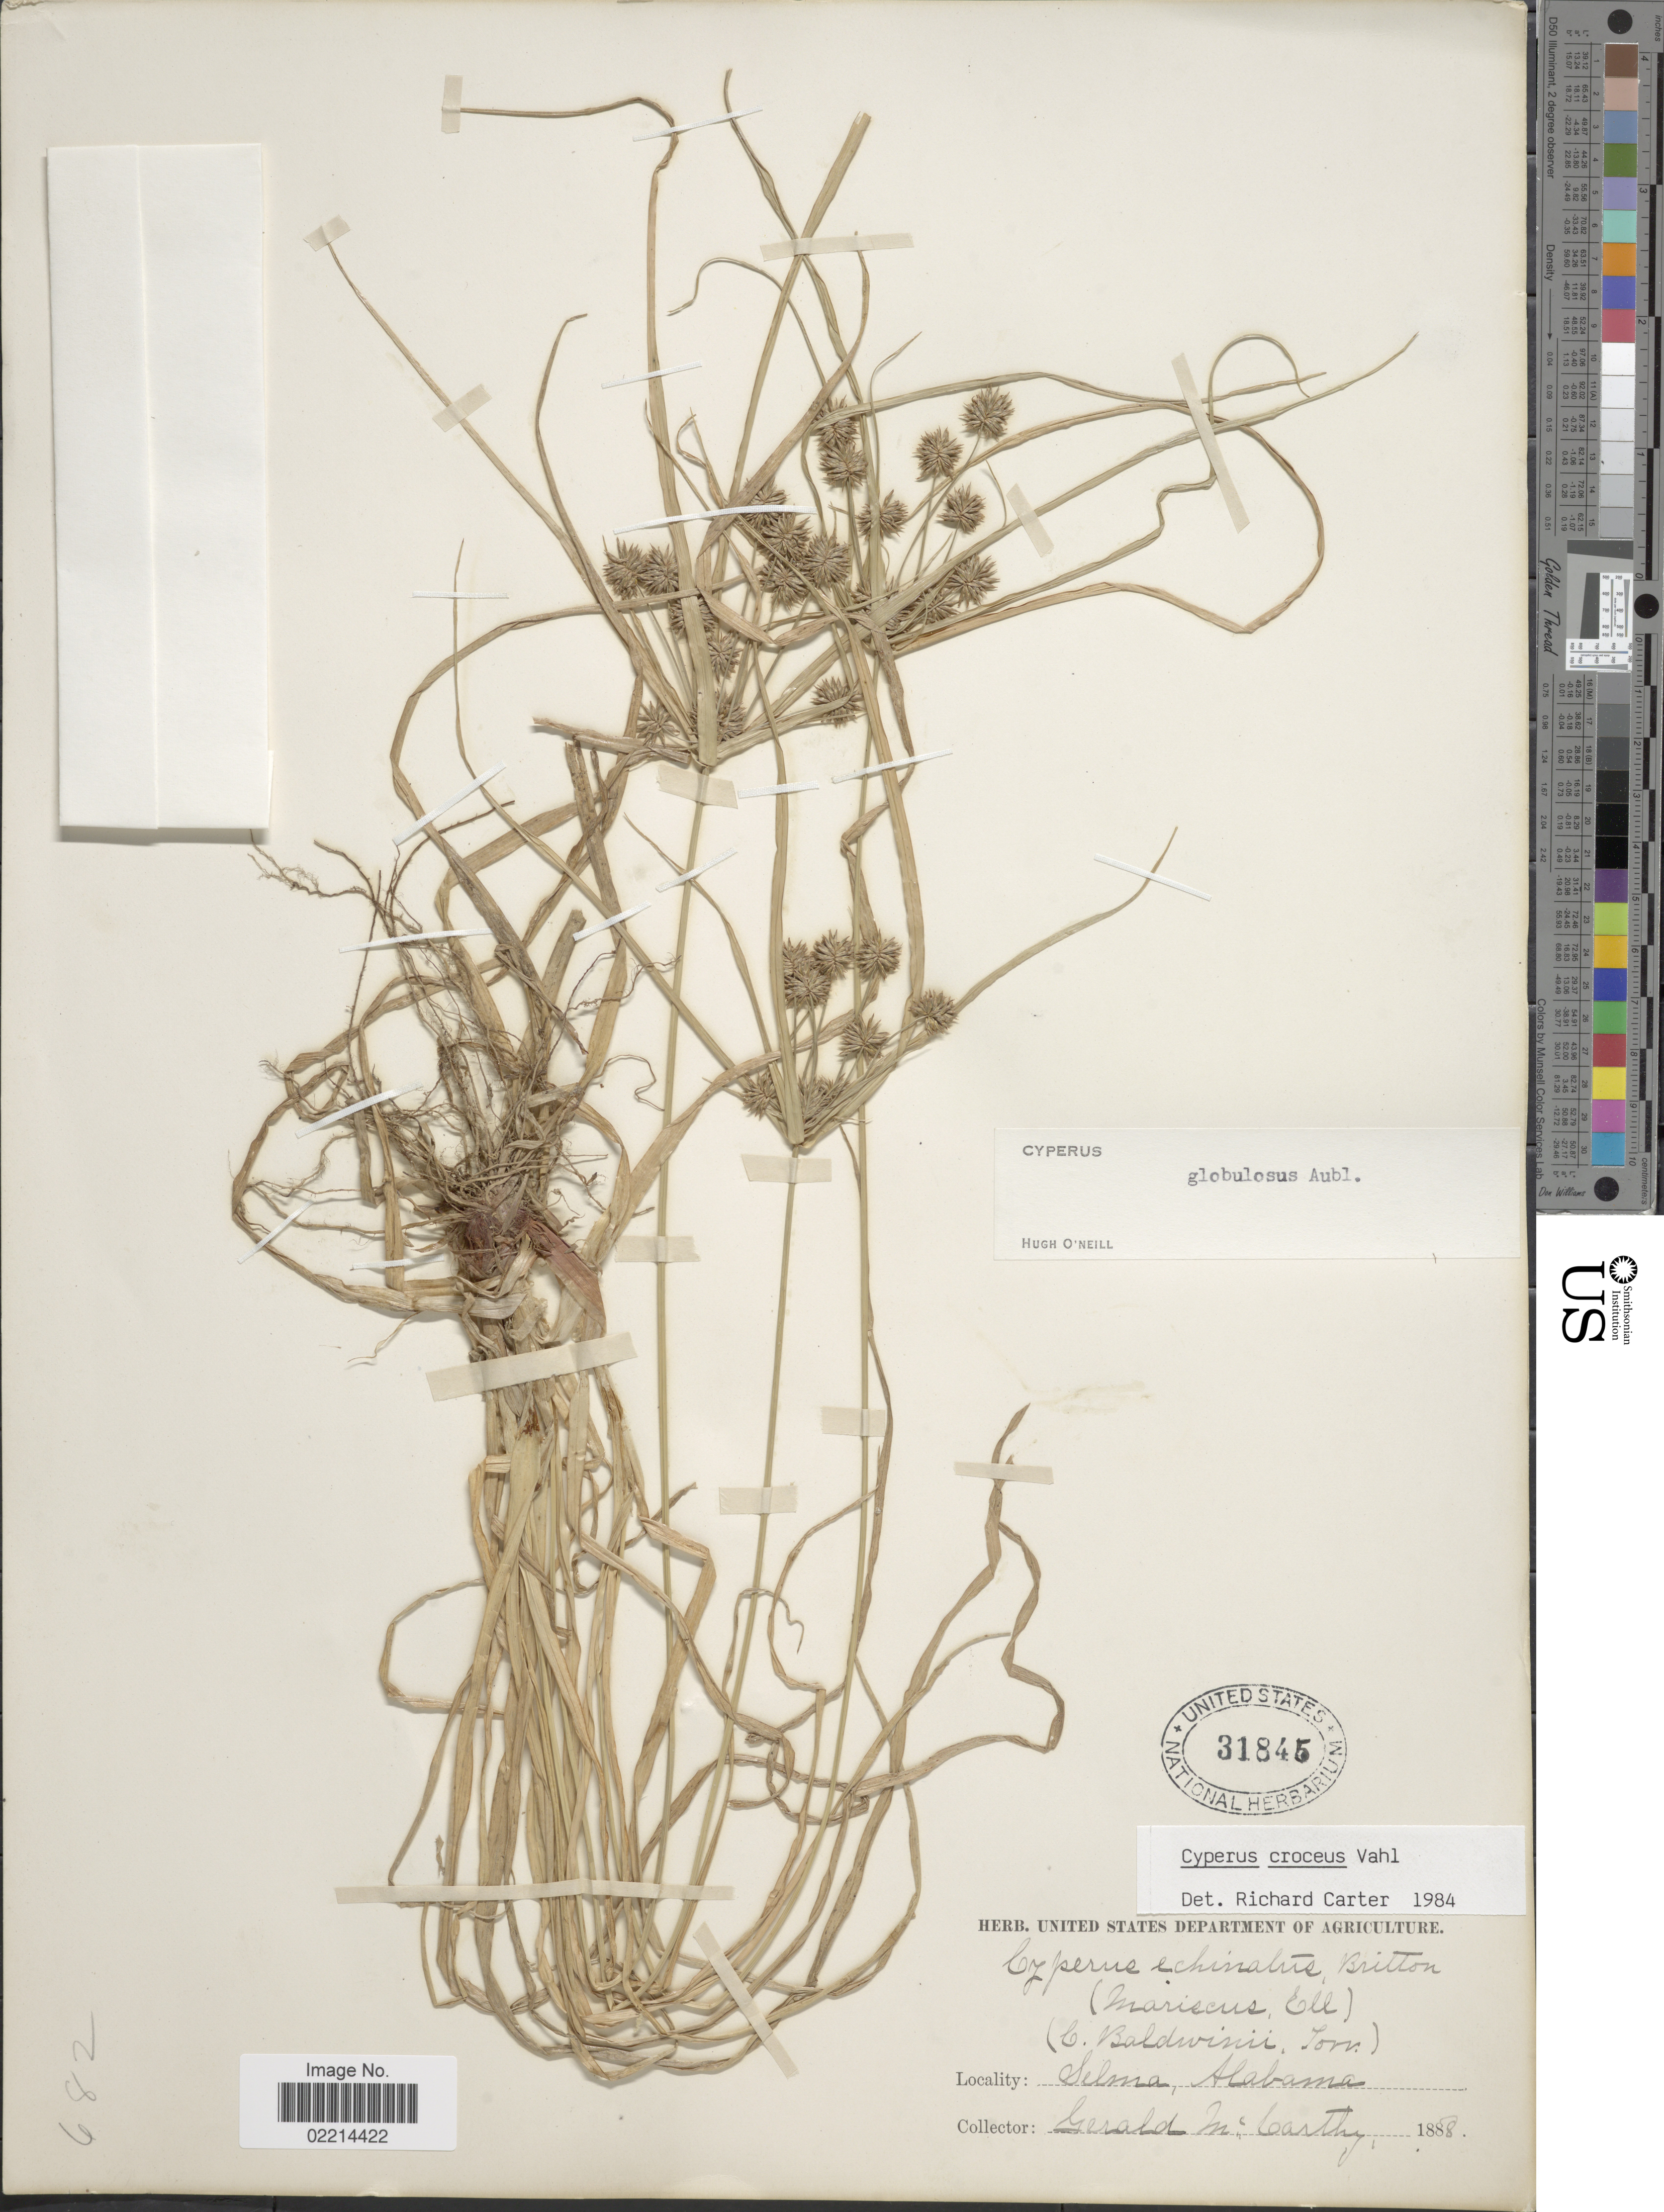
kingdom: Plantae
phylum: Tracheophyta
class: Liliopsida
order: Poales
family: Cyperaceae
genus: Cyperus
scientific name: Cyperus croceus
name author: Vahl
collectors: G. McCarthy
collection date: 1888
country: United States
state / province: Alabama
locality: Selma.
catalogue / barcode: US 31845